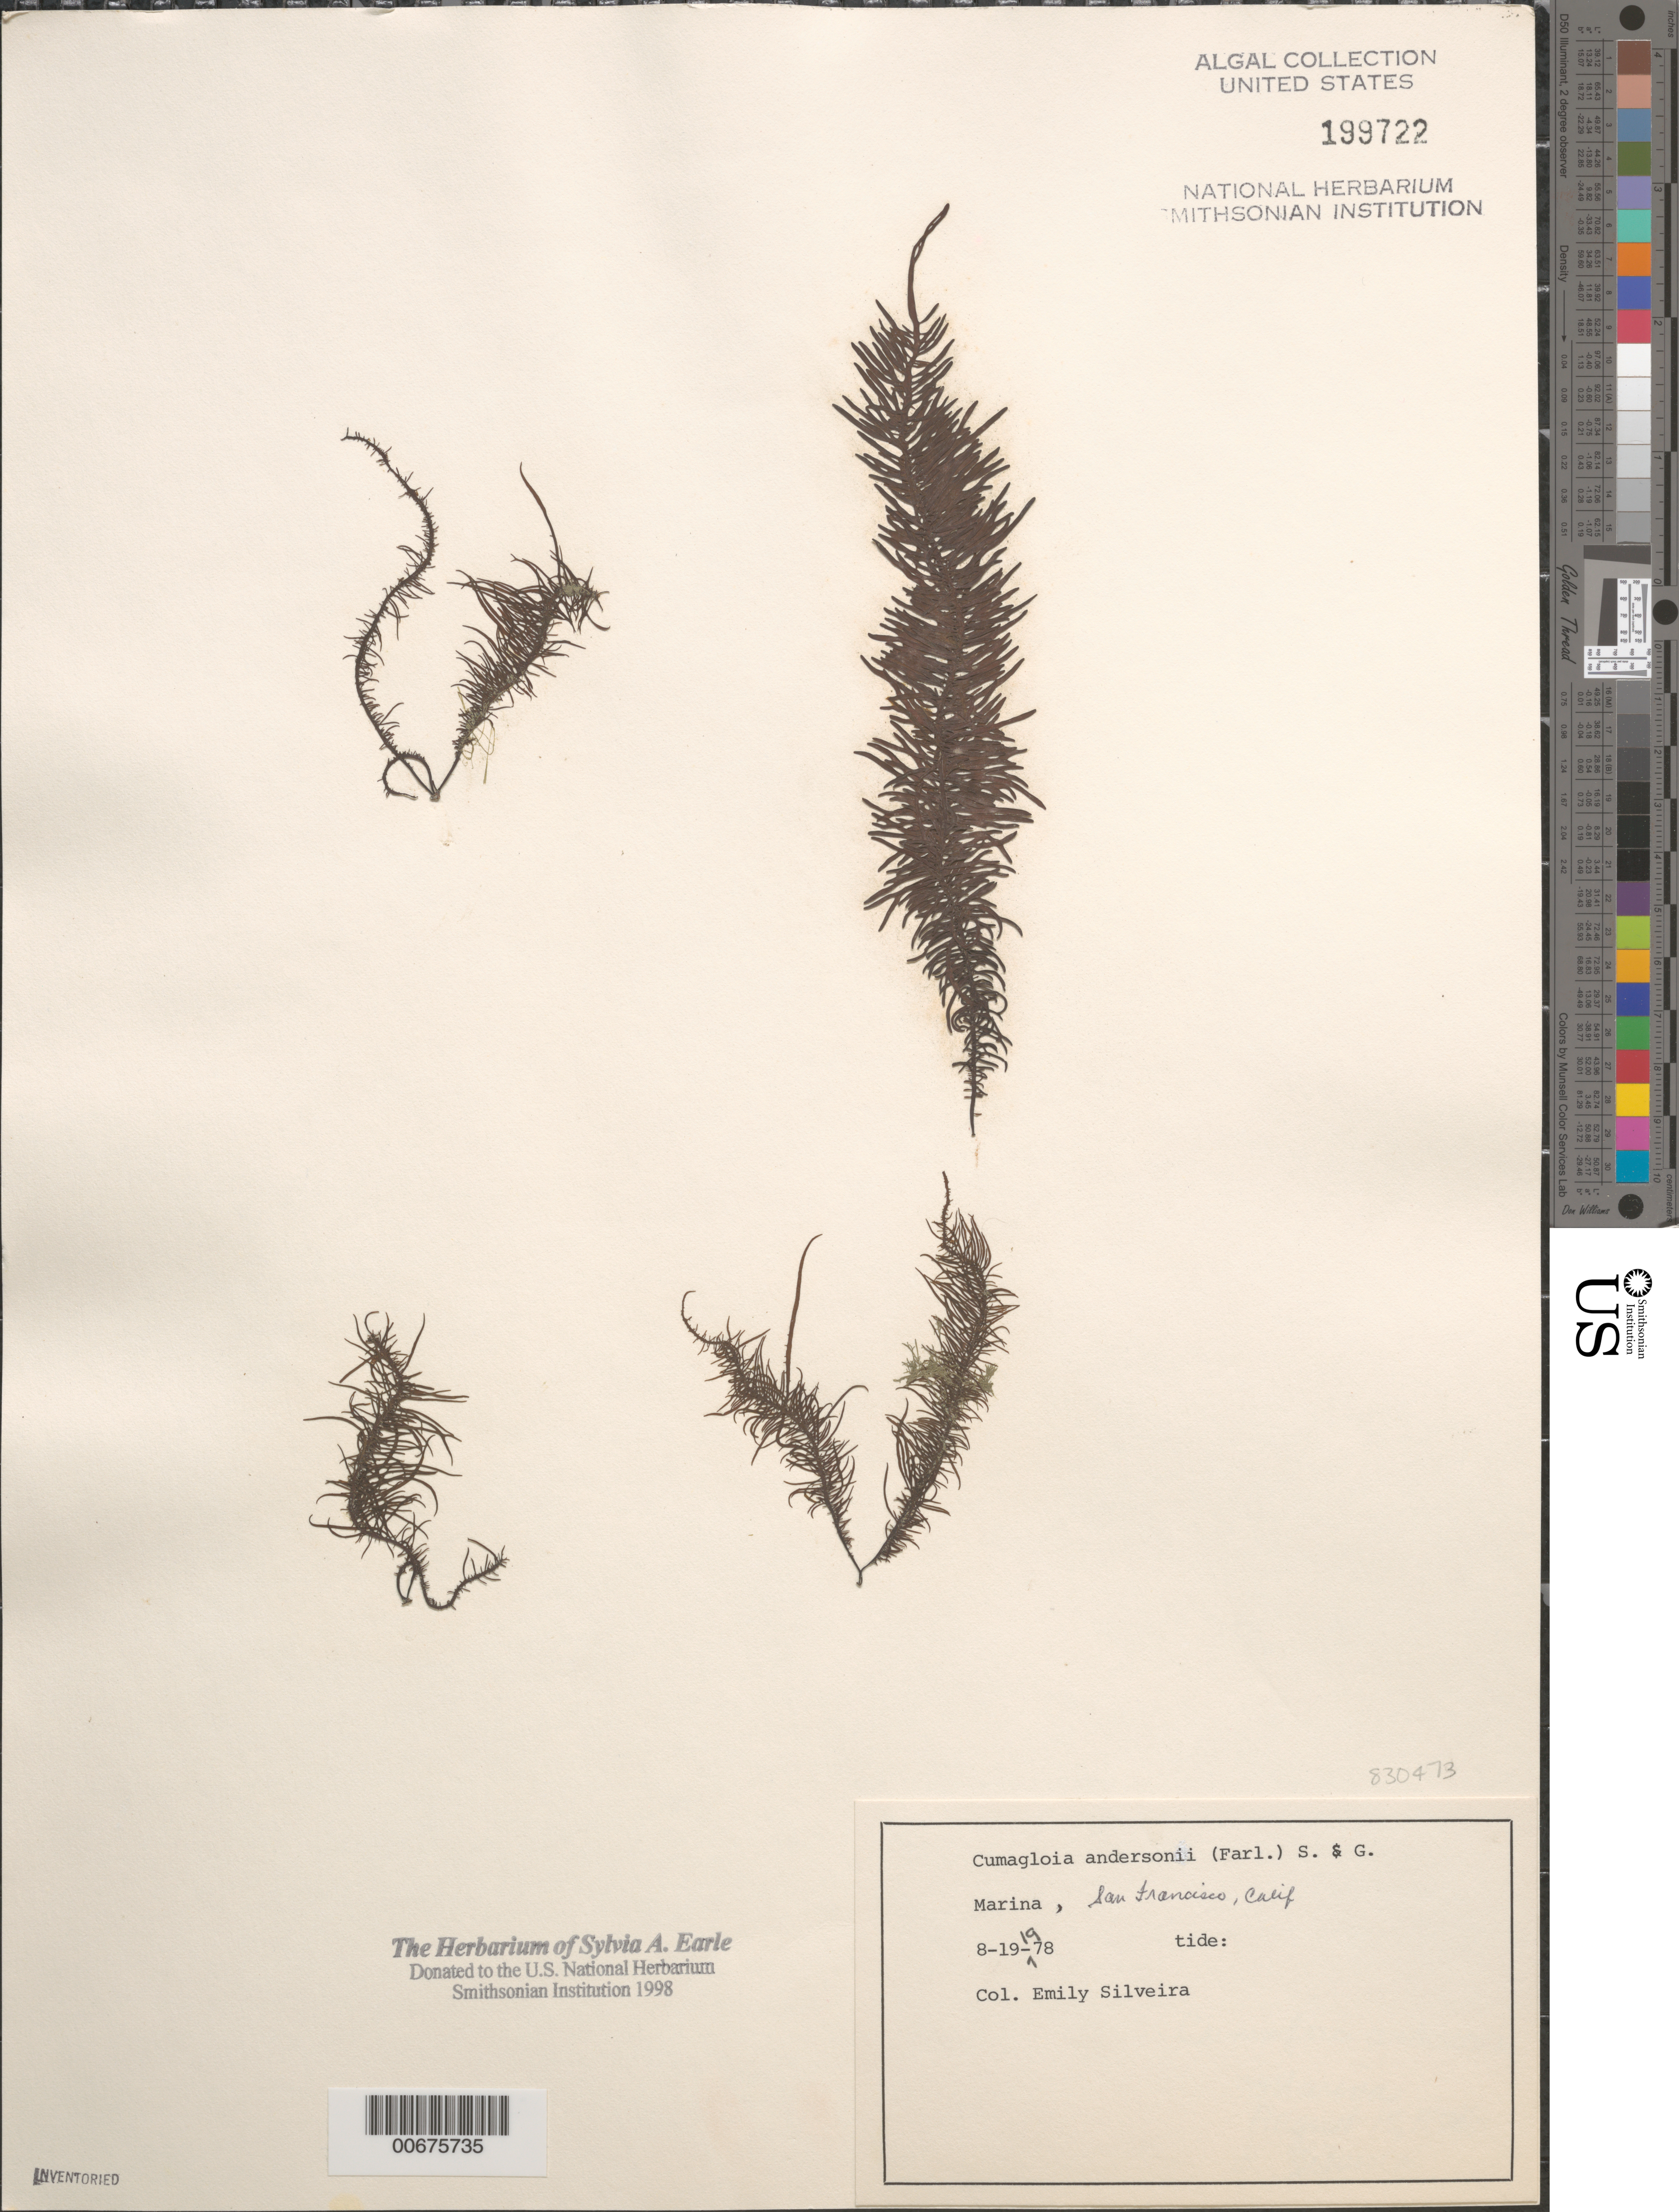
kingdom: Plantae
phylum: Rhodophyta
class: Florideophyceae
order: Nemaliales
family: Liagoraceae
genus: Cumagloia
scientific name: Cumagloia andersonii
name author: (Farl.) Setch. & N.L. Gardner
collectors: E. A. Silveira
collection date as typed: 19 Aug 1978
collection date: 1978-08-19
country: United States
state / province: California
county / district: San Francisco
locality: San Francisco, marina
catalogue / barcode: US 199722